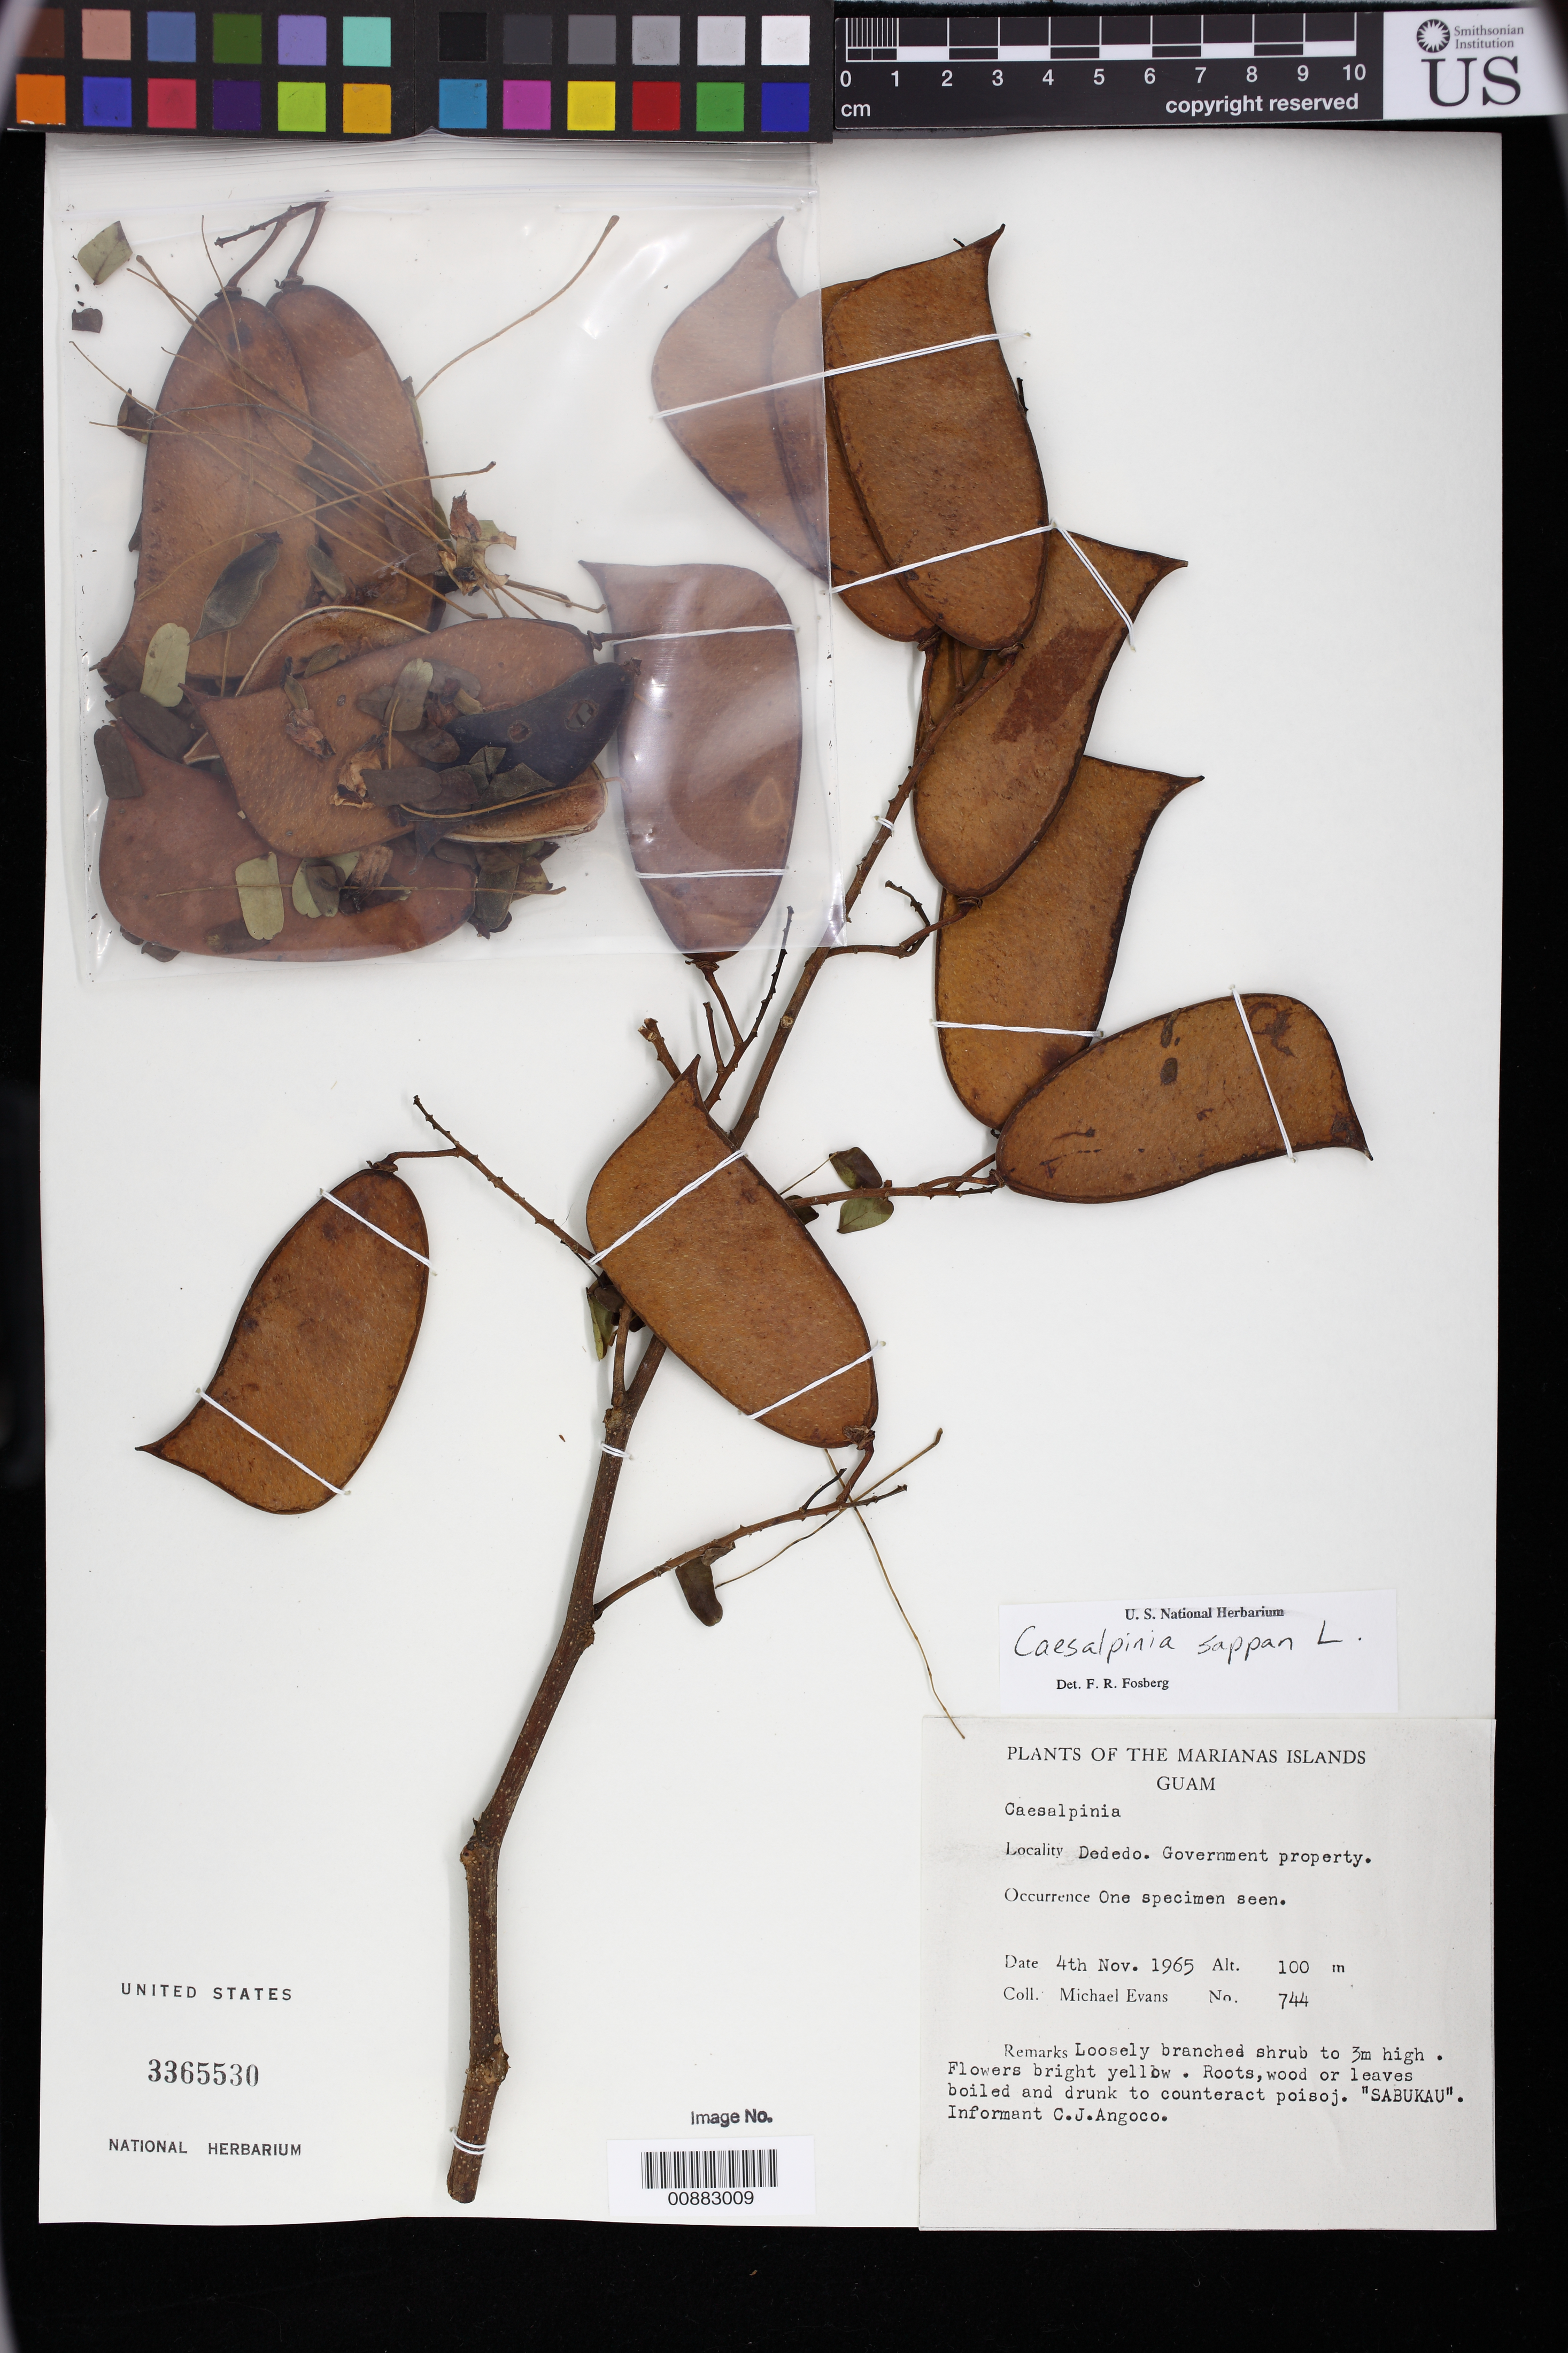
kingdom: Plantae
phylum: Tracheophyta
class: Magnoliopsida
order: Fabales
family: Fabaceae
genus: Caesalpinia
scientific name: Caesalpinia pulcherrima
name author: (L.) Sw.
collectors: M. Evans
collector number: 744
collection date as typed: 04 Nov 1965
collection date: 1965-11-04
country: Guam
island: Guam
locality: Dededo. Government property.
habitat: One specimen seen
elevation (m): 100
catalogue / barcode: US 3365530